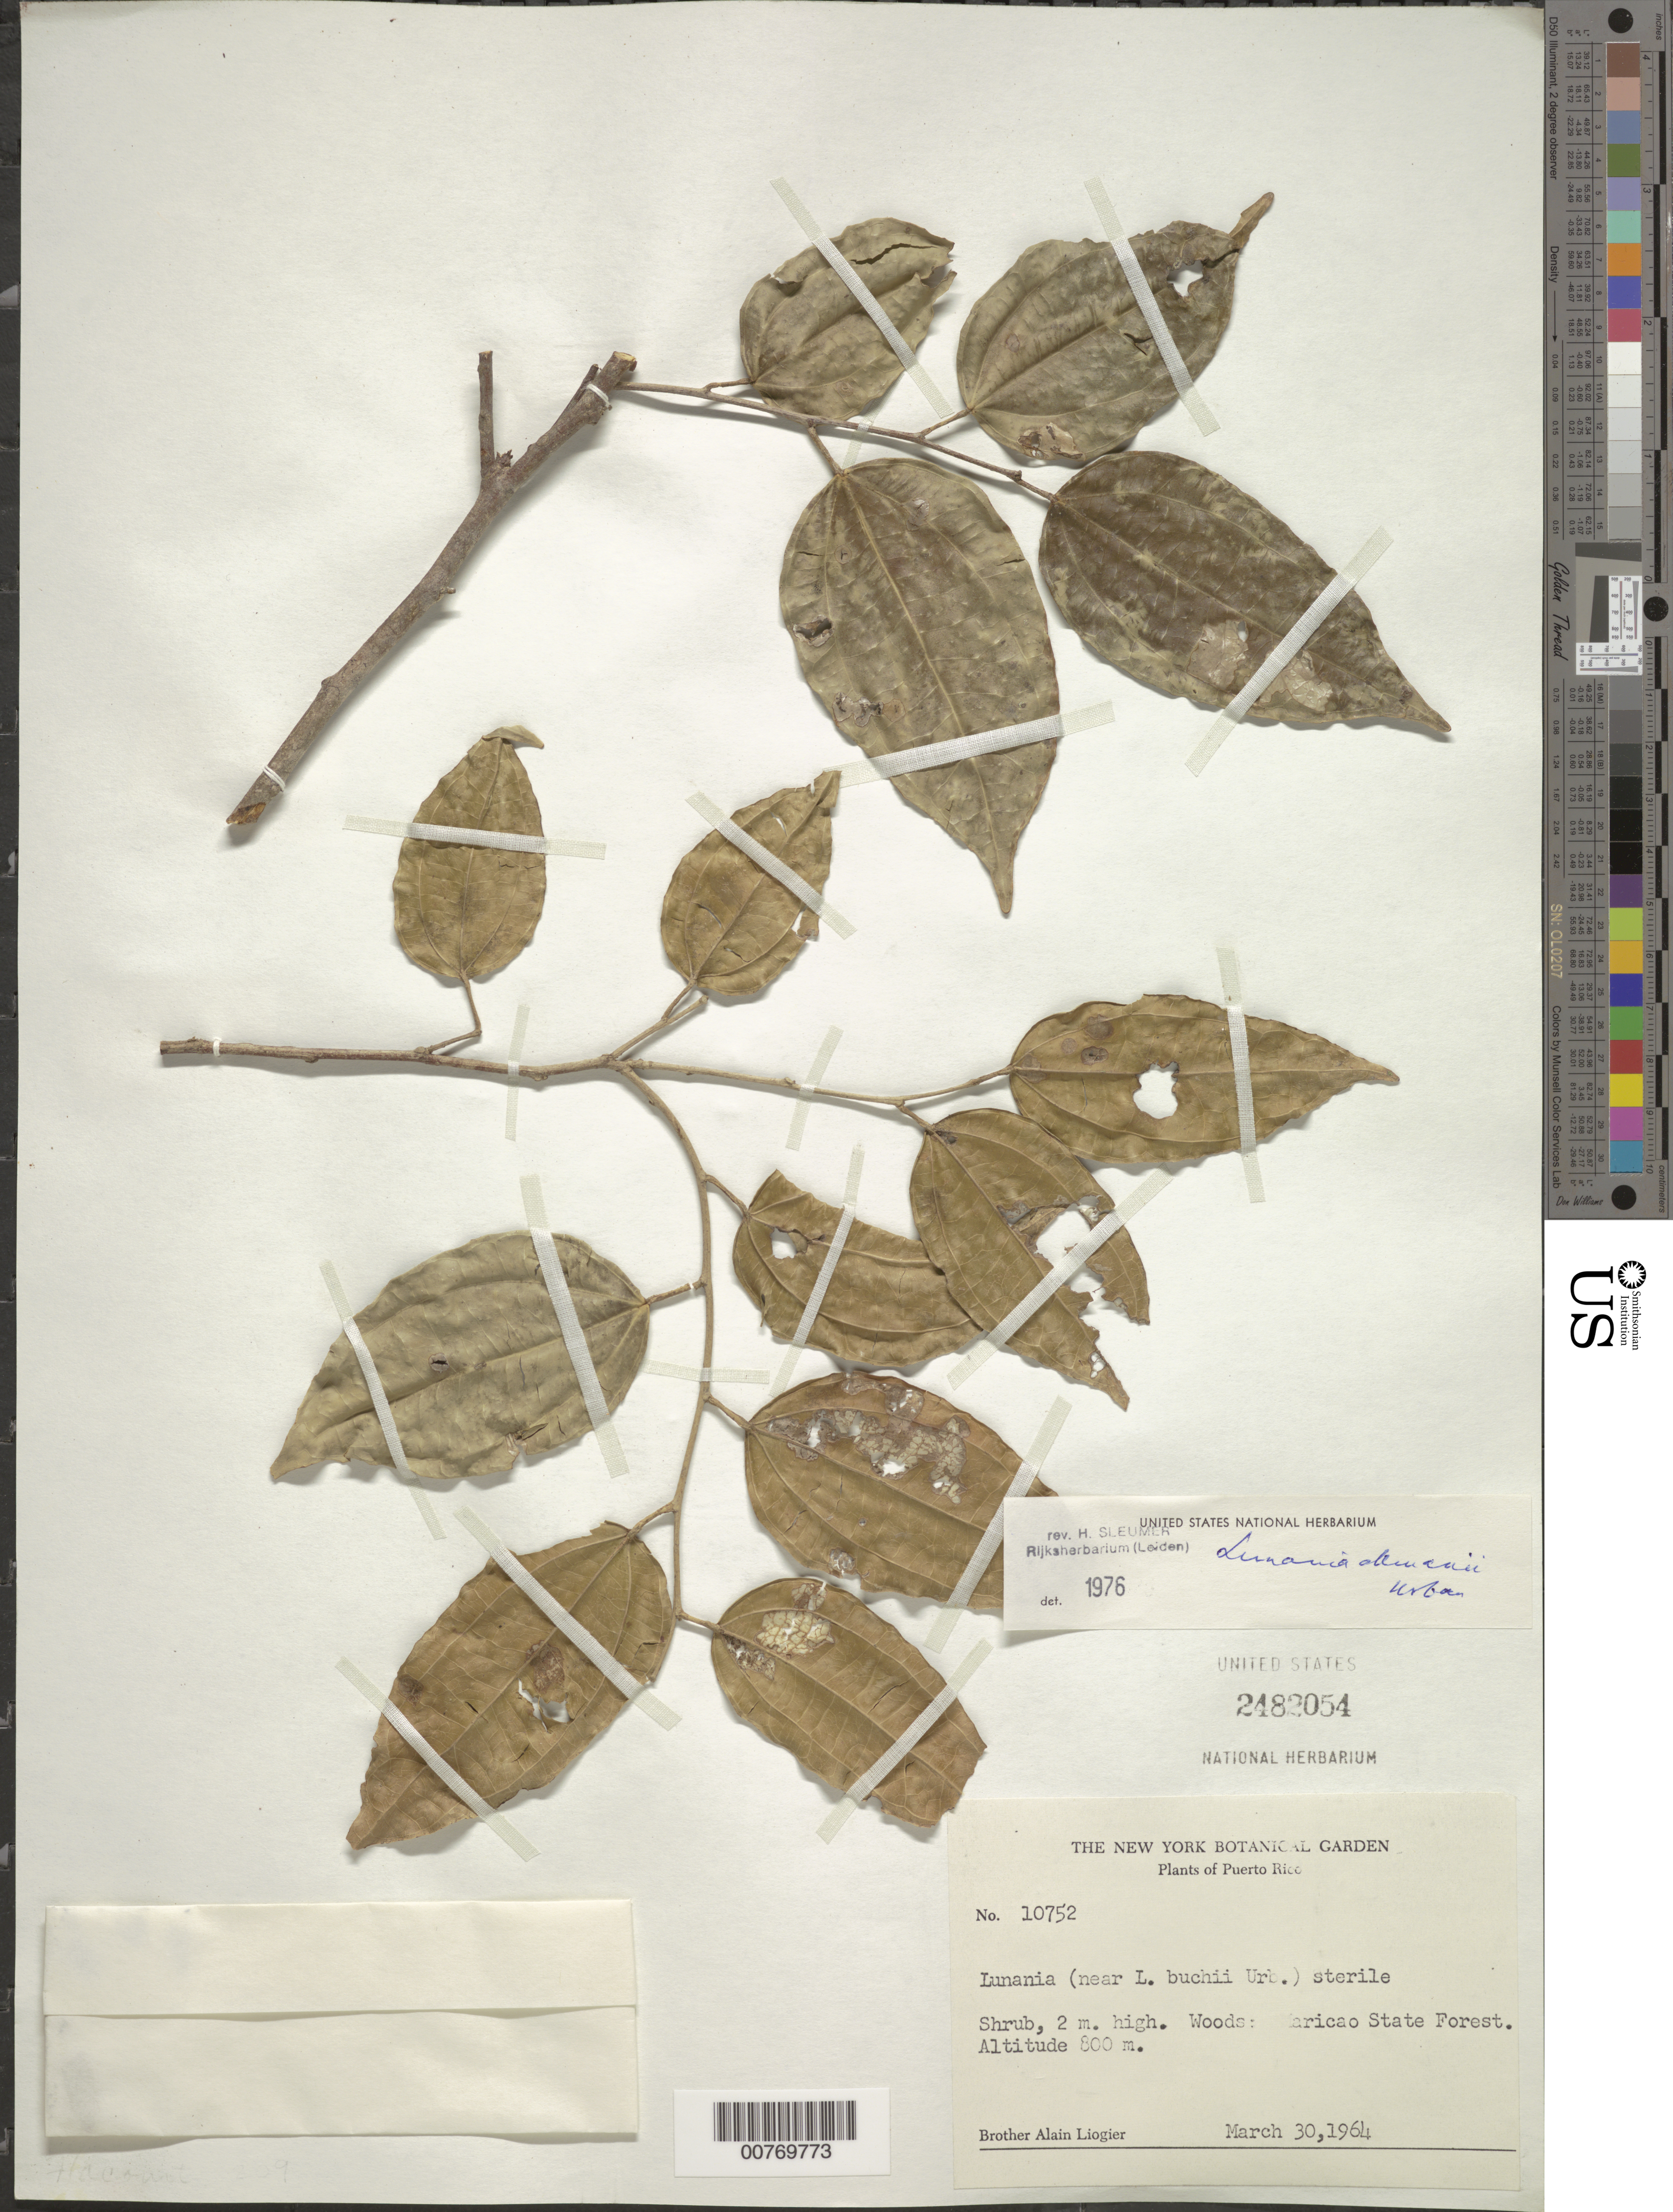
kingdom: Plantae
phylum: Tracheophyta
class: Magnoliopsida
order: Malpighiales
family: Salicaceae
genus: Lunania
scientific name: Lunania ekmanii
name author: Urb.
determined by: Sleumer, H. O.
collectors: A. H. Liogier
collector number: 10752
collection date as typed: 30 Mar 1964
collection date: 1964-03-30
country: Puerto Rico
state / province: Maricao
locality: Maricao State Forest.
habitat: Woods.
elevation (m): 800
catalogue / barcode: US 2482054